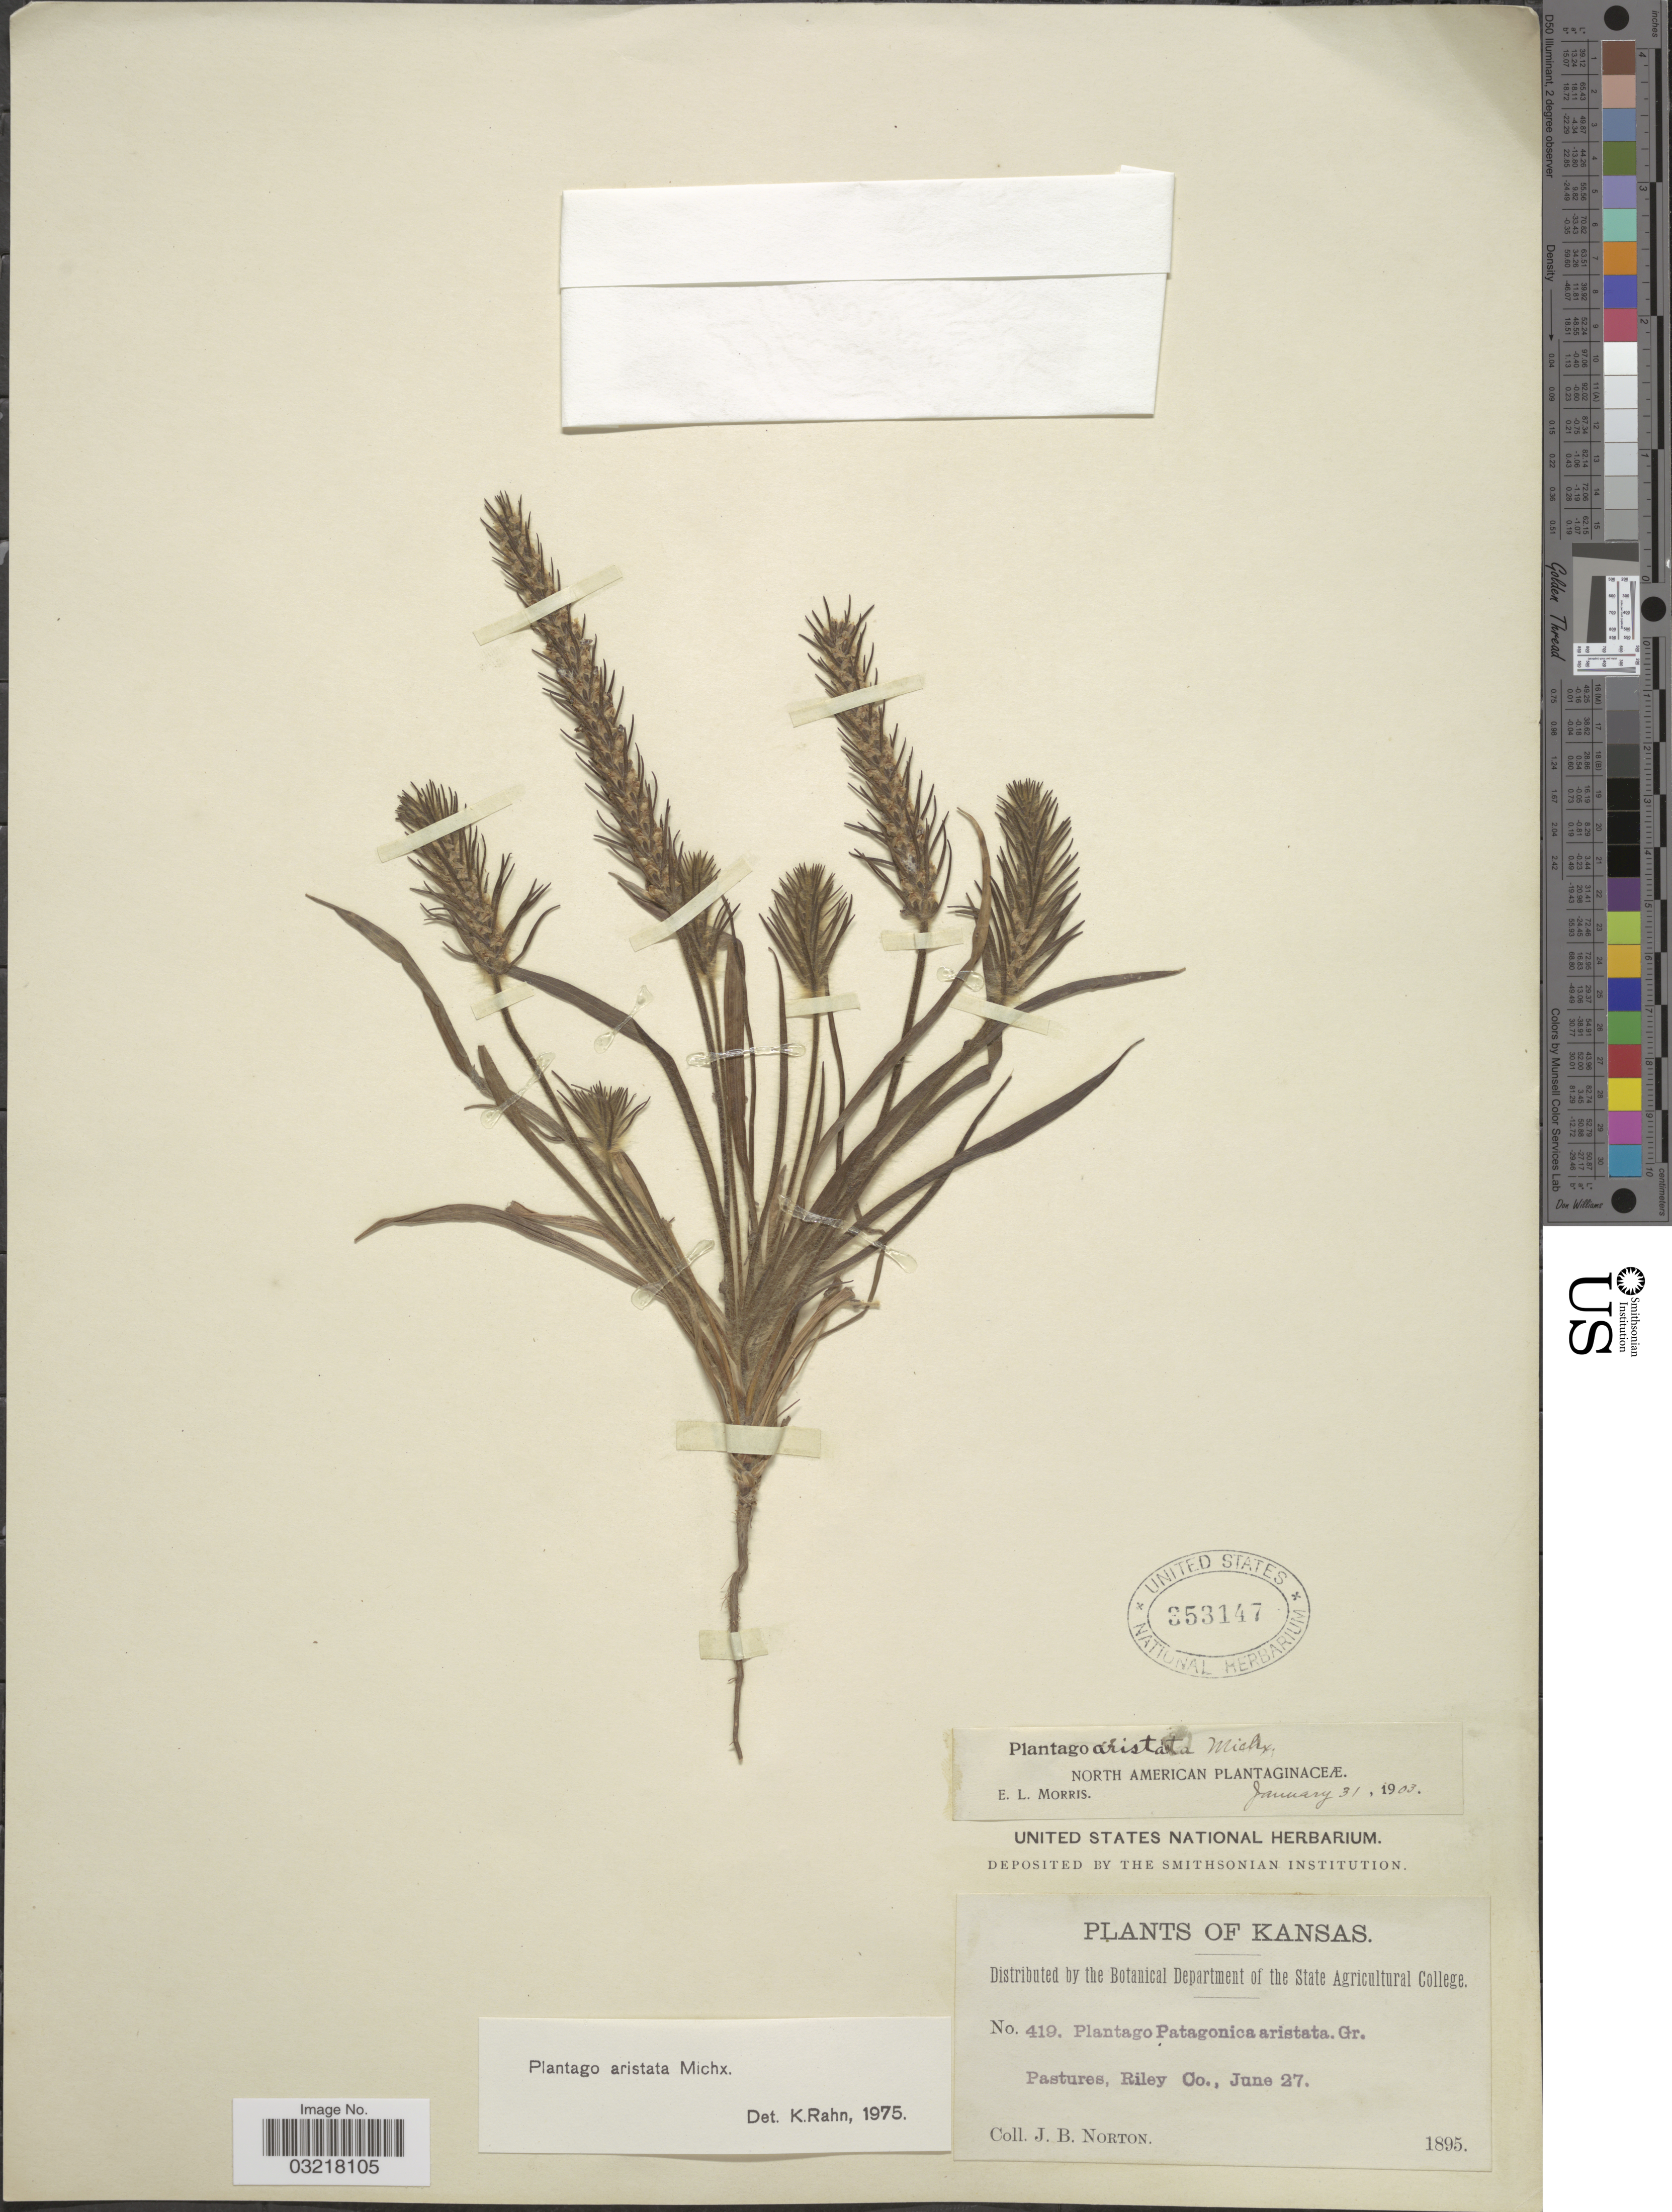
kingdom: Plantae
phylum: Tracheophyta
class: Magnoliopsida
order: Lamiales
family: Plantaginaceae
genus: Plantago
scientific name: Plantago aristata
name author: Michx.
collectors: J. B. Norton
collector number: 419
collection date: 1895-06-27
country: United States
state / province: Kansas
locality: Pastures, Riley Co.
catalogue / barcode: US 353147